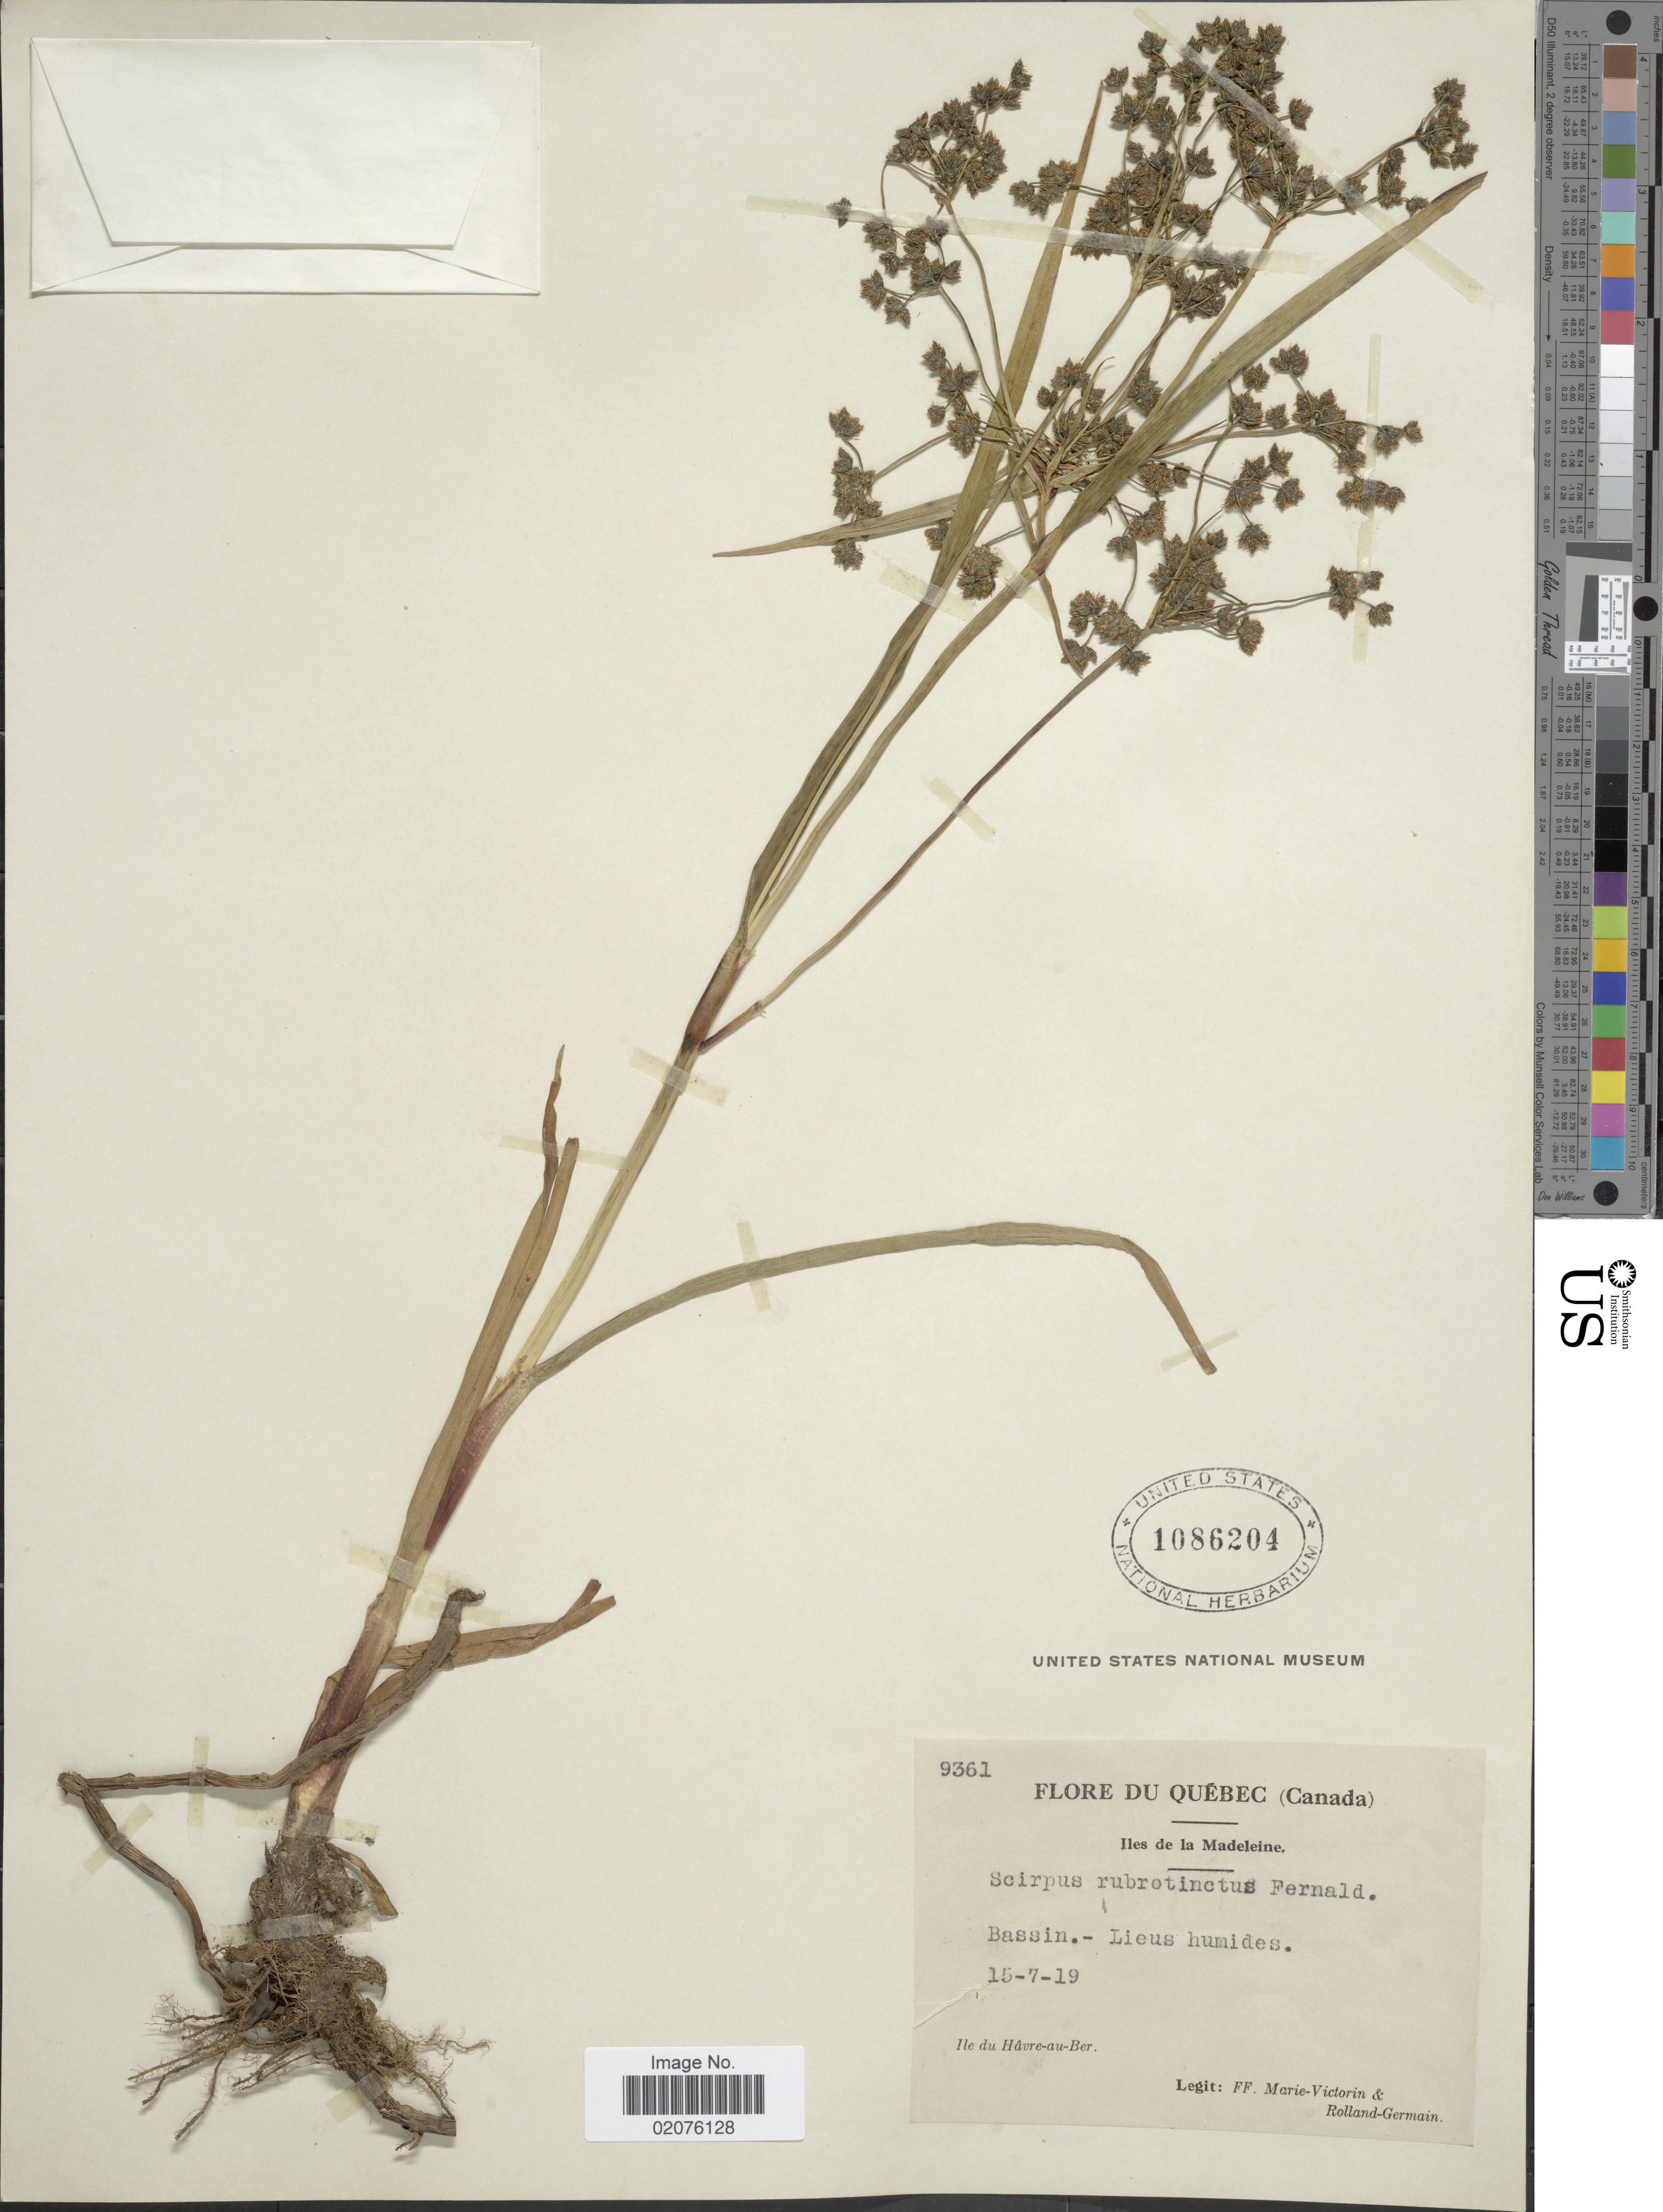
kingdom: Plantae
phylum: Tracheophyta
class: Liliopsida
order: Poales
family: Cyperaceae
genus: Scirpus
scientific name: Scirpus microcarpus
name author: J. Presl & C. Presl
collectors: F. Marie-Victorin & Rolland-Germain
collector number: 9361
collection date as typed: Transcribed d/m/y: 15/7/19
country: Canada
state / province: Quebec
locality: Ile de la Madelaine. bassin - Lieus humides. Ie du havre-au-Ber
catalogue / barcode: US 1086204